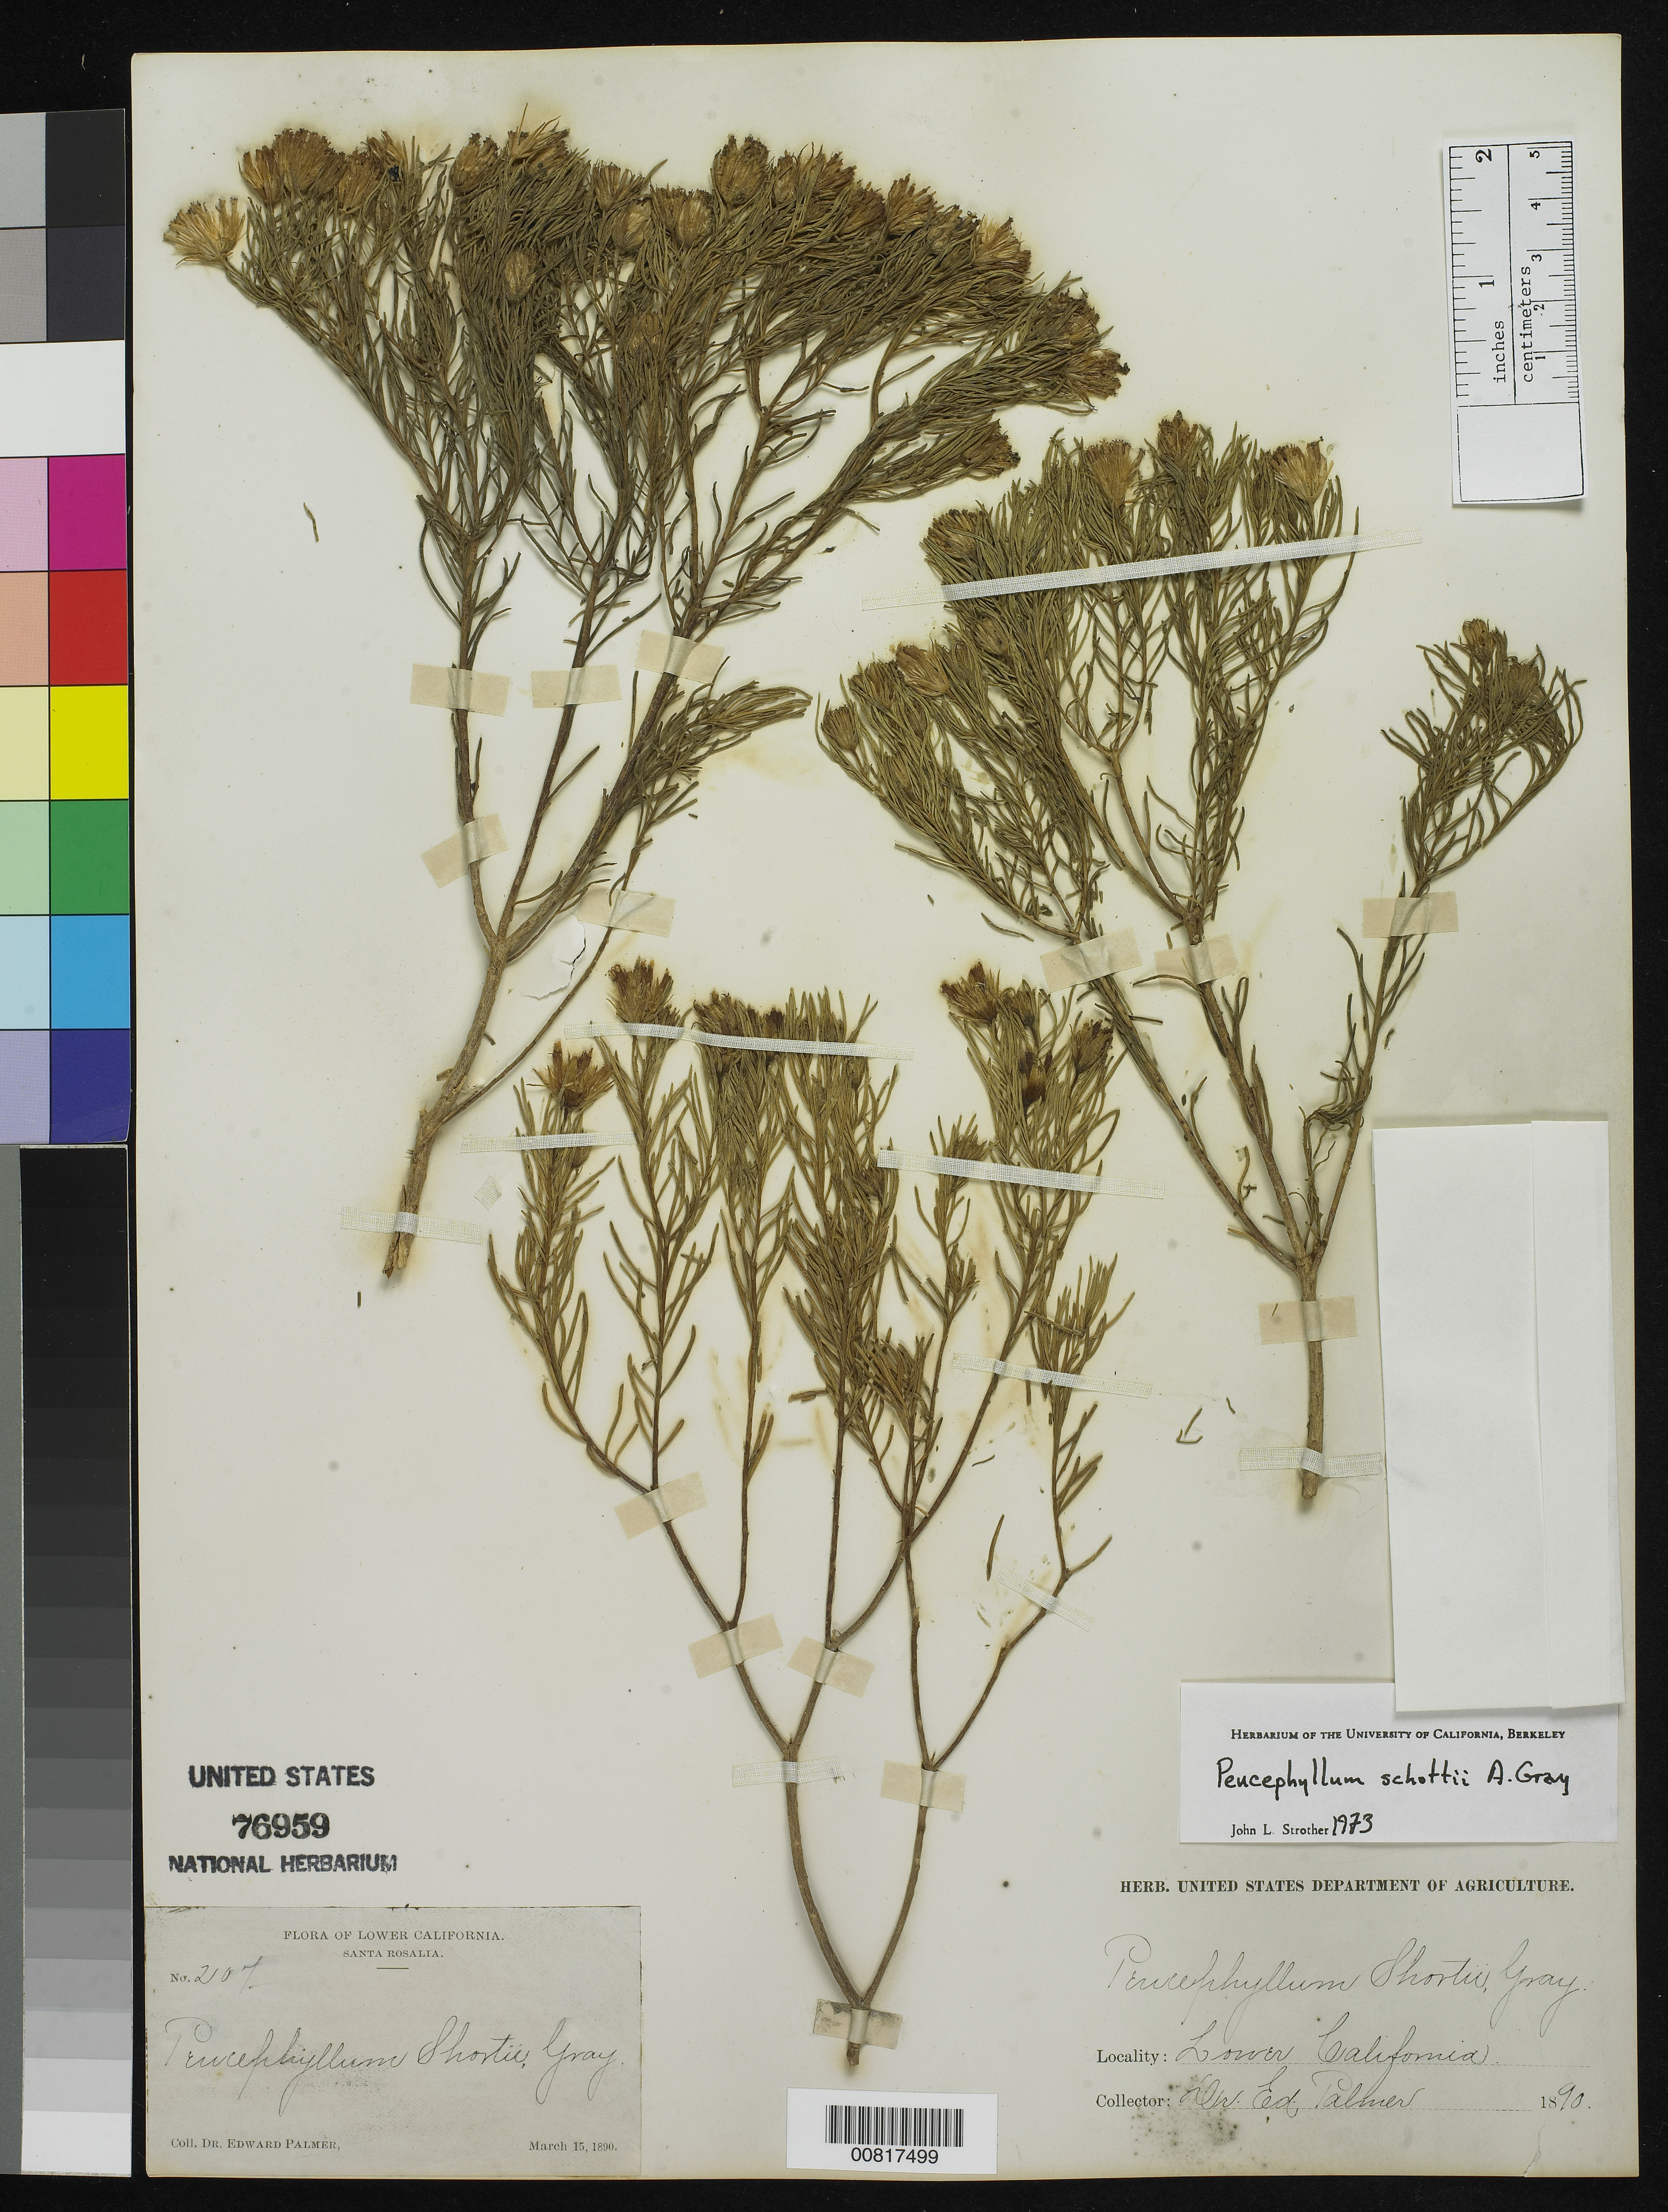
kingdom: Plantae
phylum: Tracheophyta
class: Magnoliopsida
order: Asterales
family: Asteraceae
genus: Peucephyllum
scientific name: Peucephyllum schottii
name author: A. Gray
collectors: E. Palmer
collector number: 207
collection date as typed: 15 Mar 1890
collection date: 1890-03-15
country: Mexico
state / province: Baja California Sur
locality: Santa Rosalia, Baja California Sur.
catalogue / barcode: US 76959